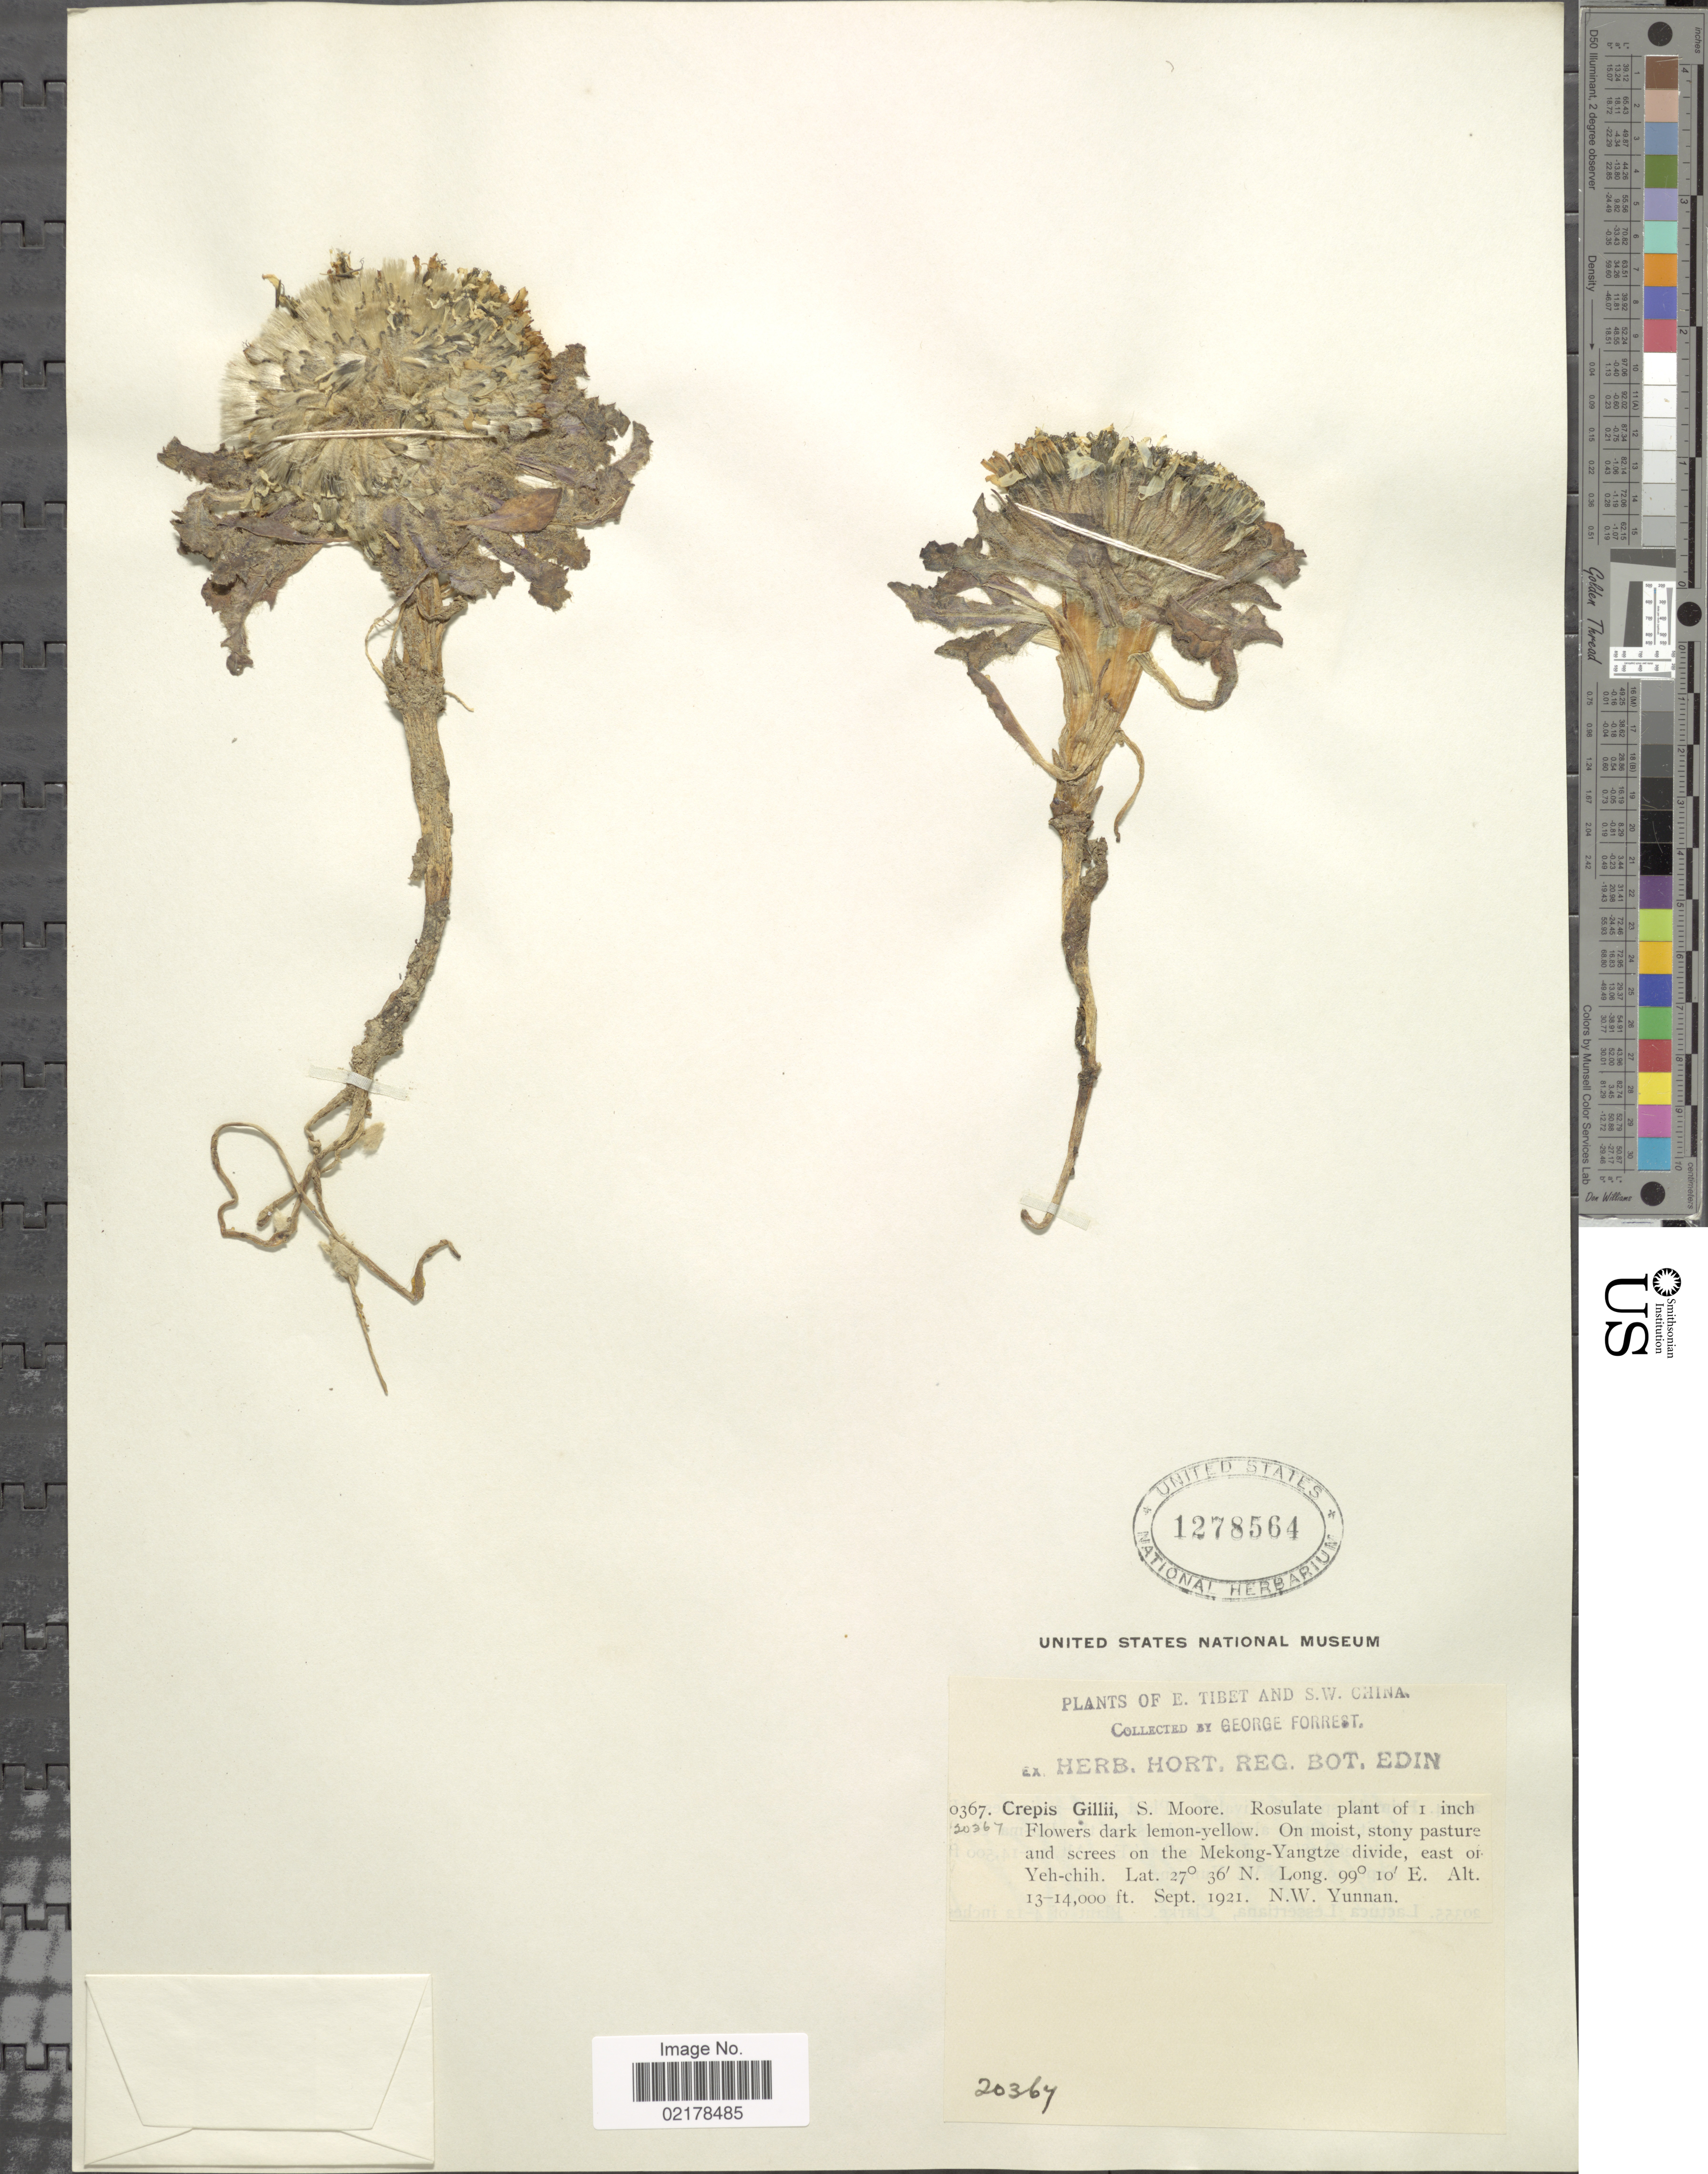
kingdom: Plantae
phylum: Tracheophyta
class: Magnoliopsida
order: Asterales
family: Asteraceae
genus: Soroseris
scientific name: Soroseris hookeriana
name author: Stebbins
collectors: G. Forrest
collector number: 20367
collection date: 1921-09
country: China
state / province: Yunnan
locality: E. Tibet and S.W. China, On moist, stony pasture and screes on the Mekong-Yangtze divide, east or Yeh-chih, N.W. Yunnan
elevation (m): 3962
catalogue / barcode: US 1278564